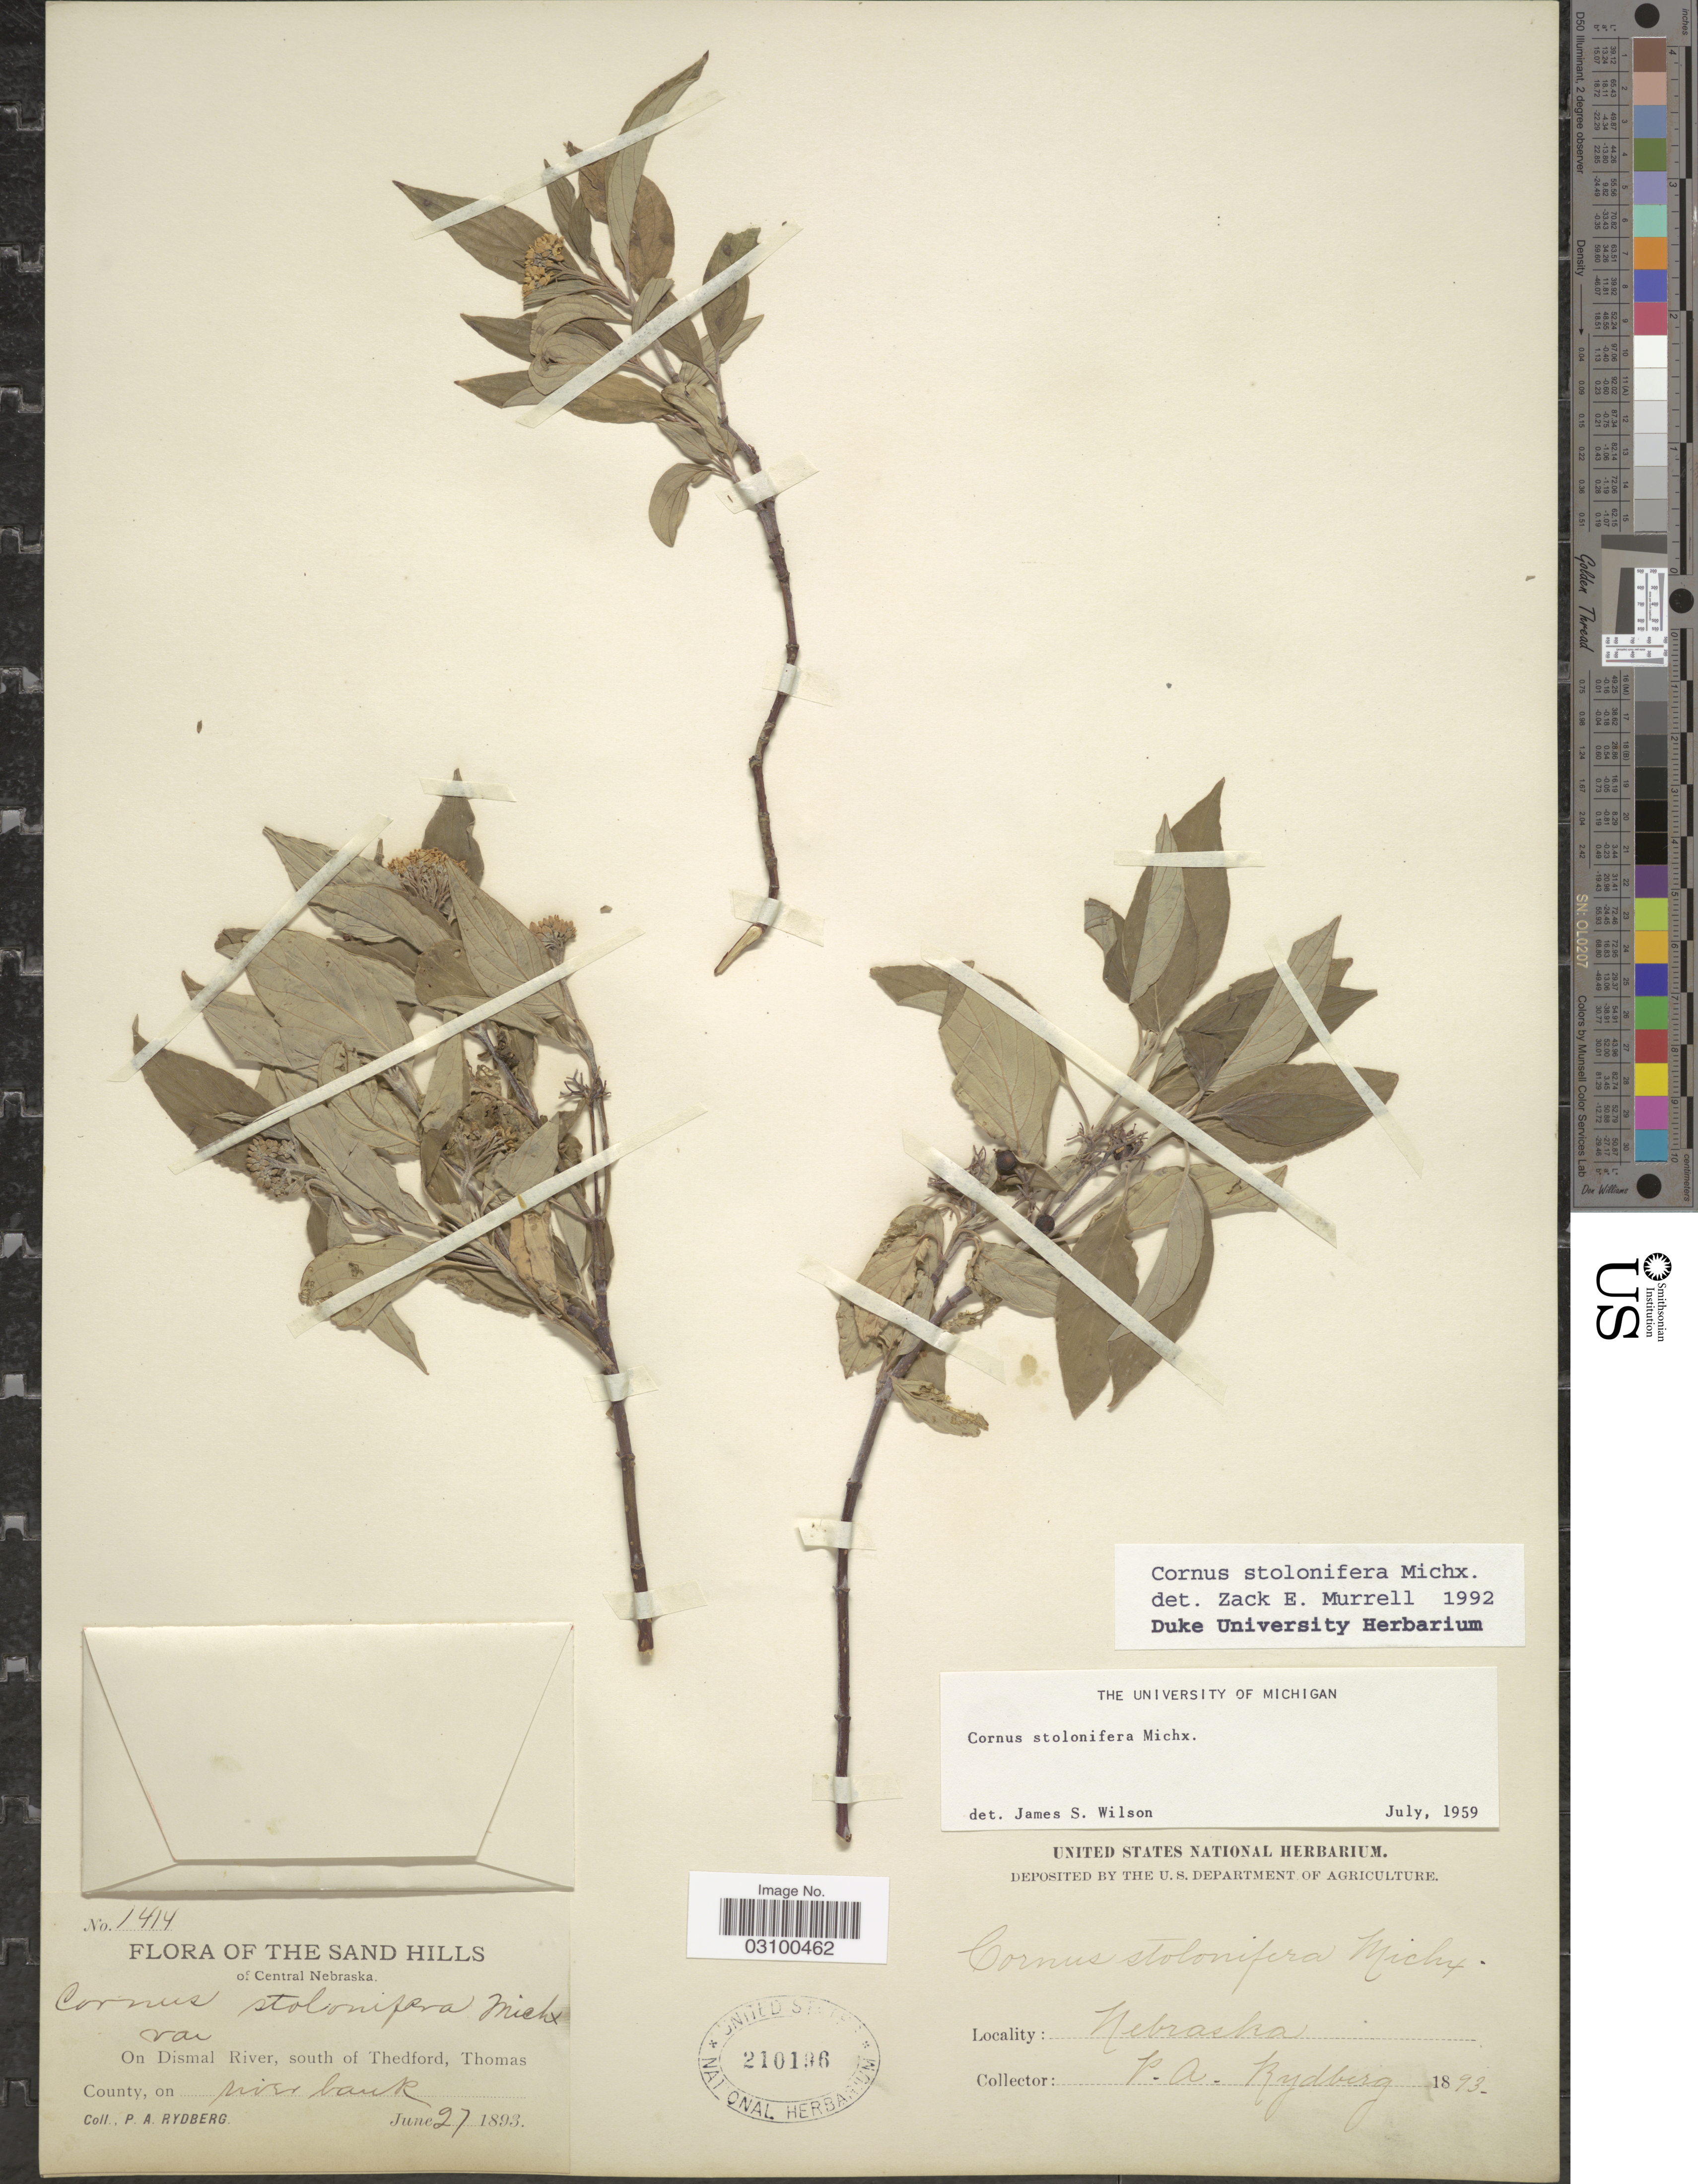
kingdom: Plantae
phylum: Tracheophyta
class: Magnoliopsida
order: Cornales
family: Cornaceae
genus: Cornus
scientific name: Cornus sericea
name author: L.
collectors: P. A. Rydberg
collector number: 1414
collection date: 1893-06-27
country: United States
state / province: Nebraska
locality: The Sand Hills of Central Nebraska. On Dismal River, south of Thedford, Thomas County.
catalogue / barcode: US 210196